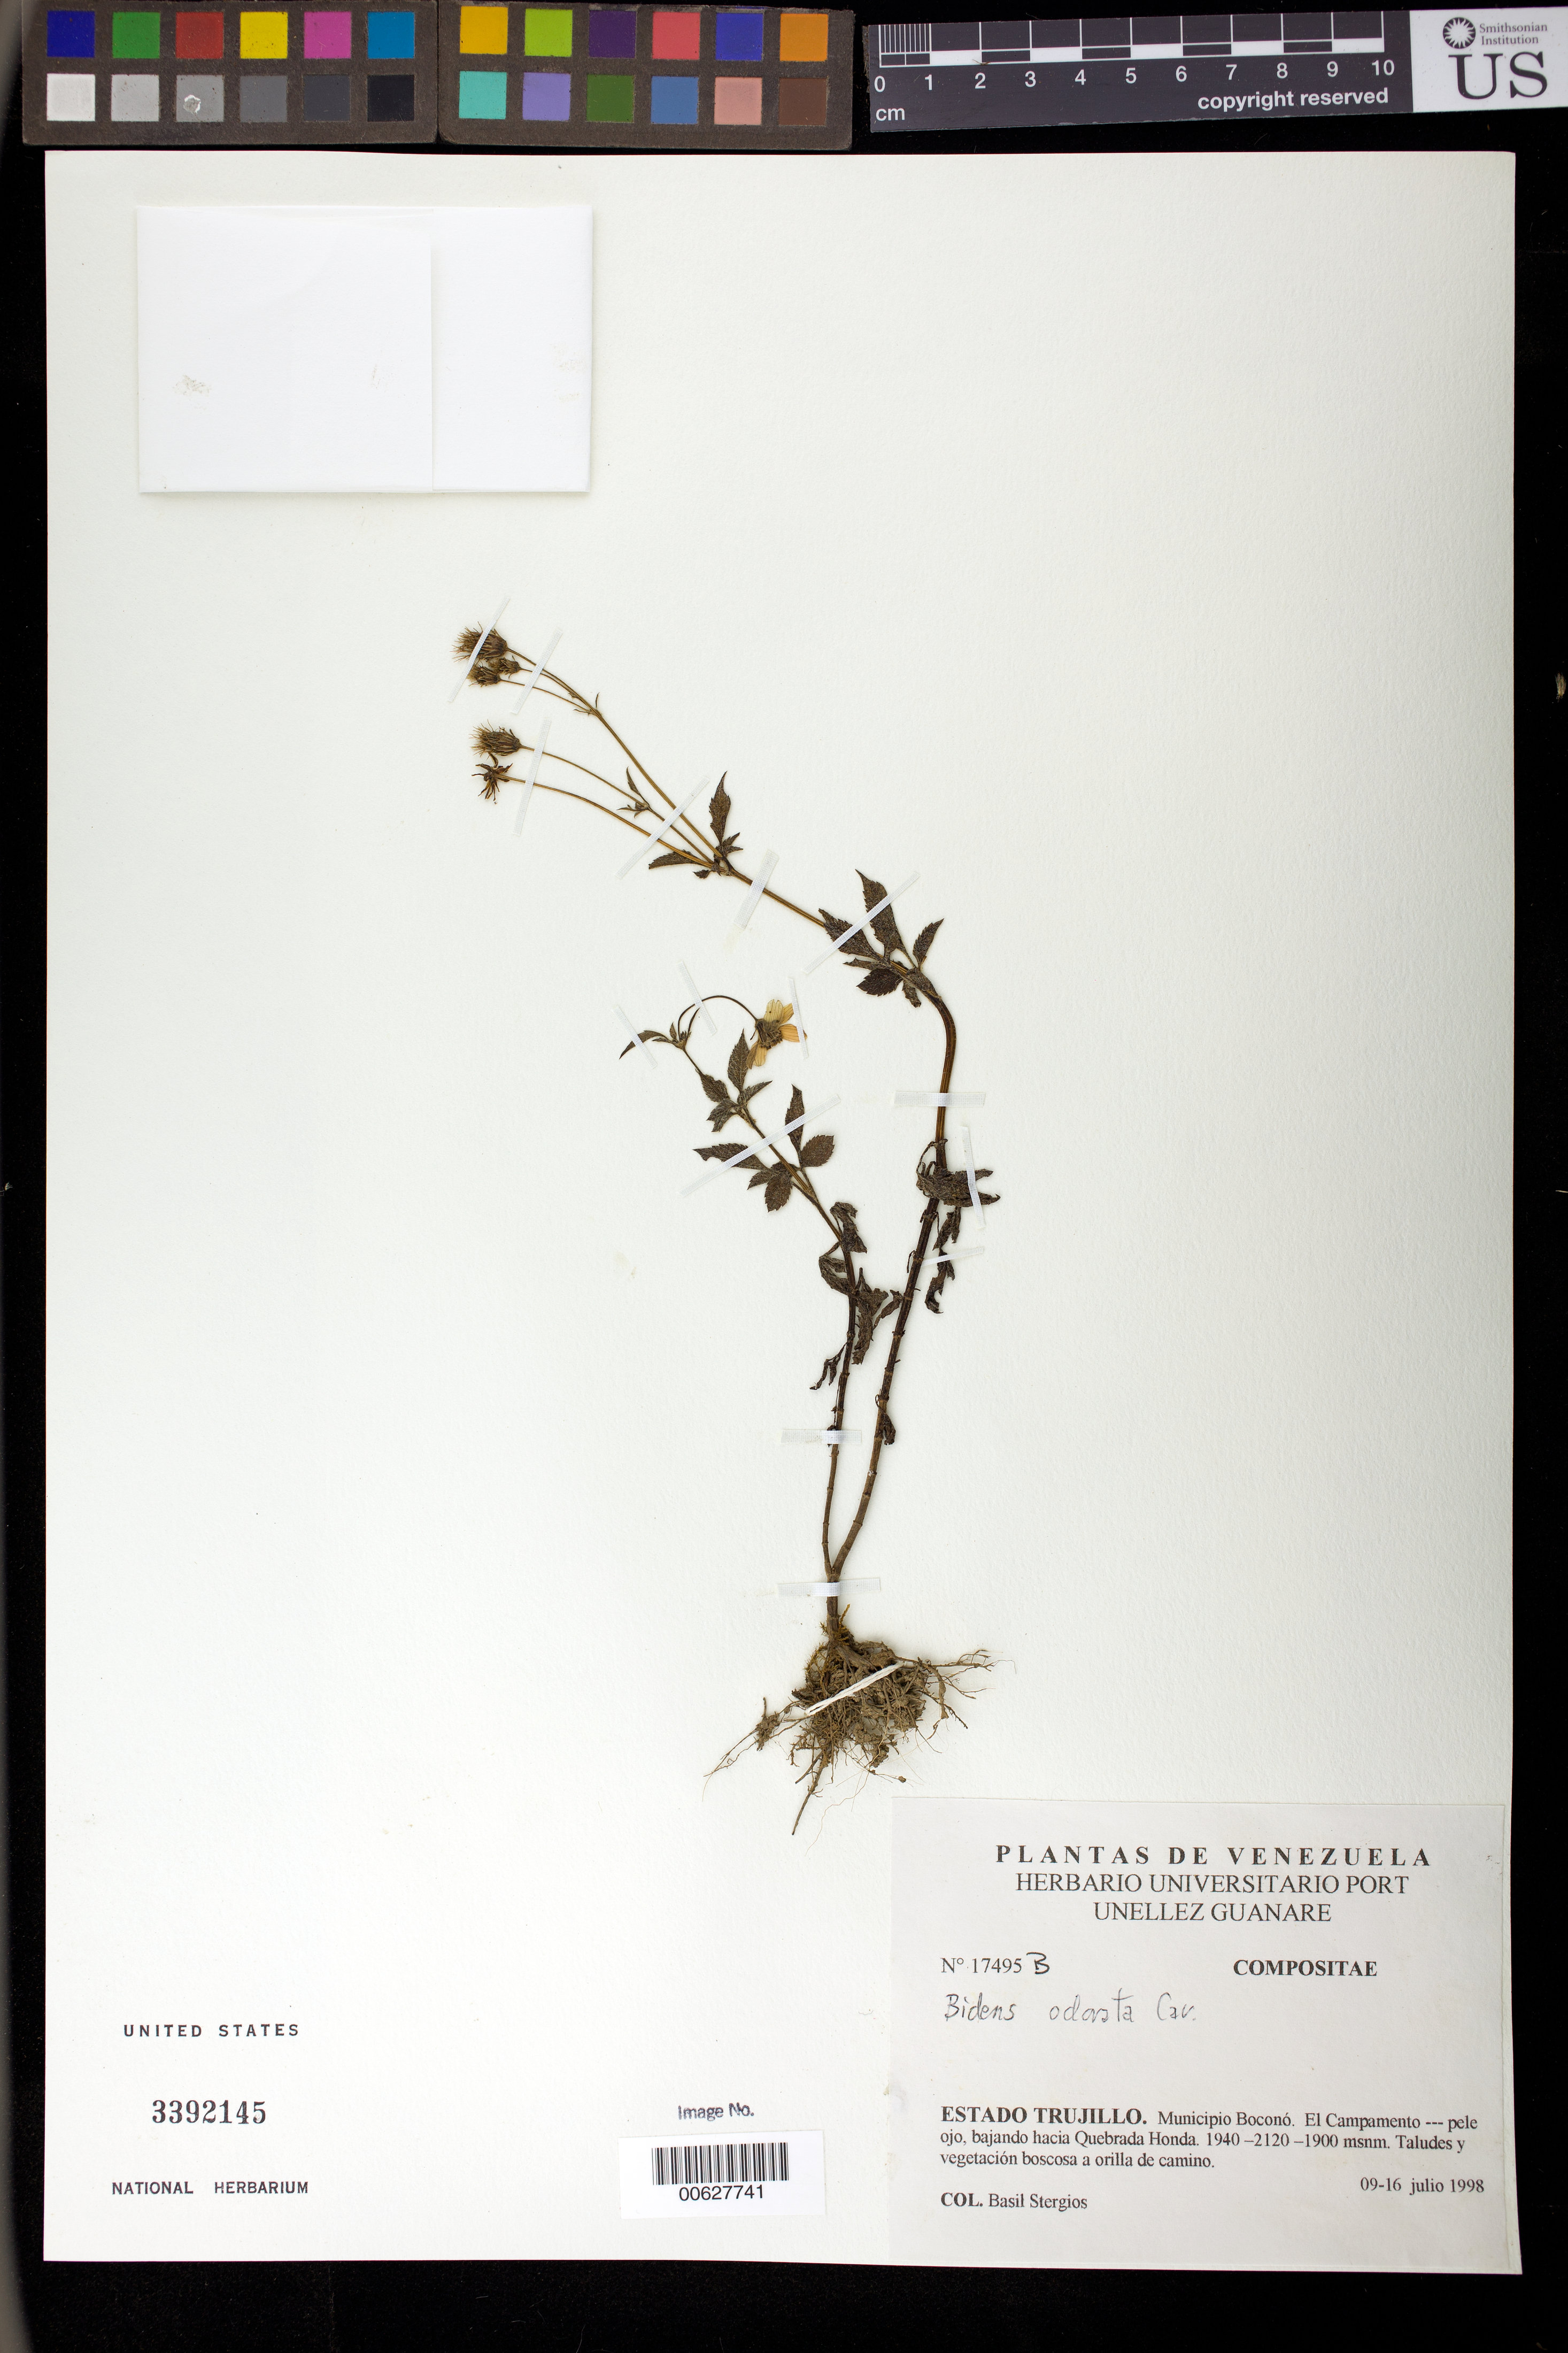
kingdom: Plantae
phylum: Tracheophyta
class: Magnoliopsida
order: Asterales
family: Asteraceae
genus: Bidens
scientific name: Bidens odorata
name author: Cav.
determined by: Robinson, Harold E., (US)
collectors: B. G. Stergios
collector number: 17495B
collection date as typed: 09 Jul 1998 to 16 Jul 1998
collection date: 1998-07-09/1998-07-16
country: Venezuela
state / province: Trujillo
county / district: Boconó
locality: Parque Nacional Guaramacal, El campamento-pele ojo, bajando hacia Quebrada Honda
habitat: Taludes y vegetación boscosa a orilla de camino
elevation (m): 1900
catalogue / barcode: US 3392145